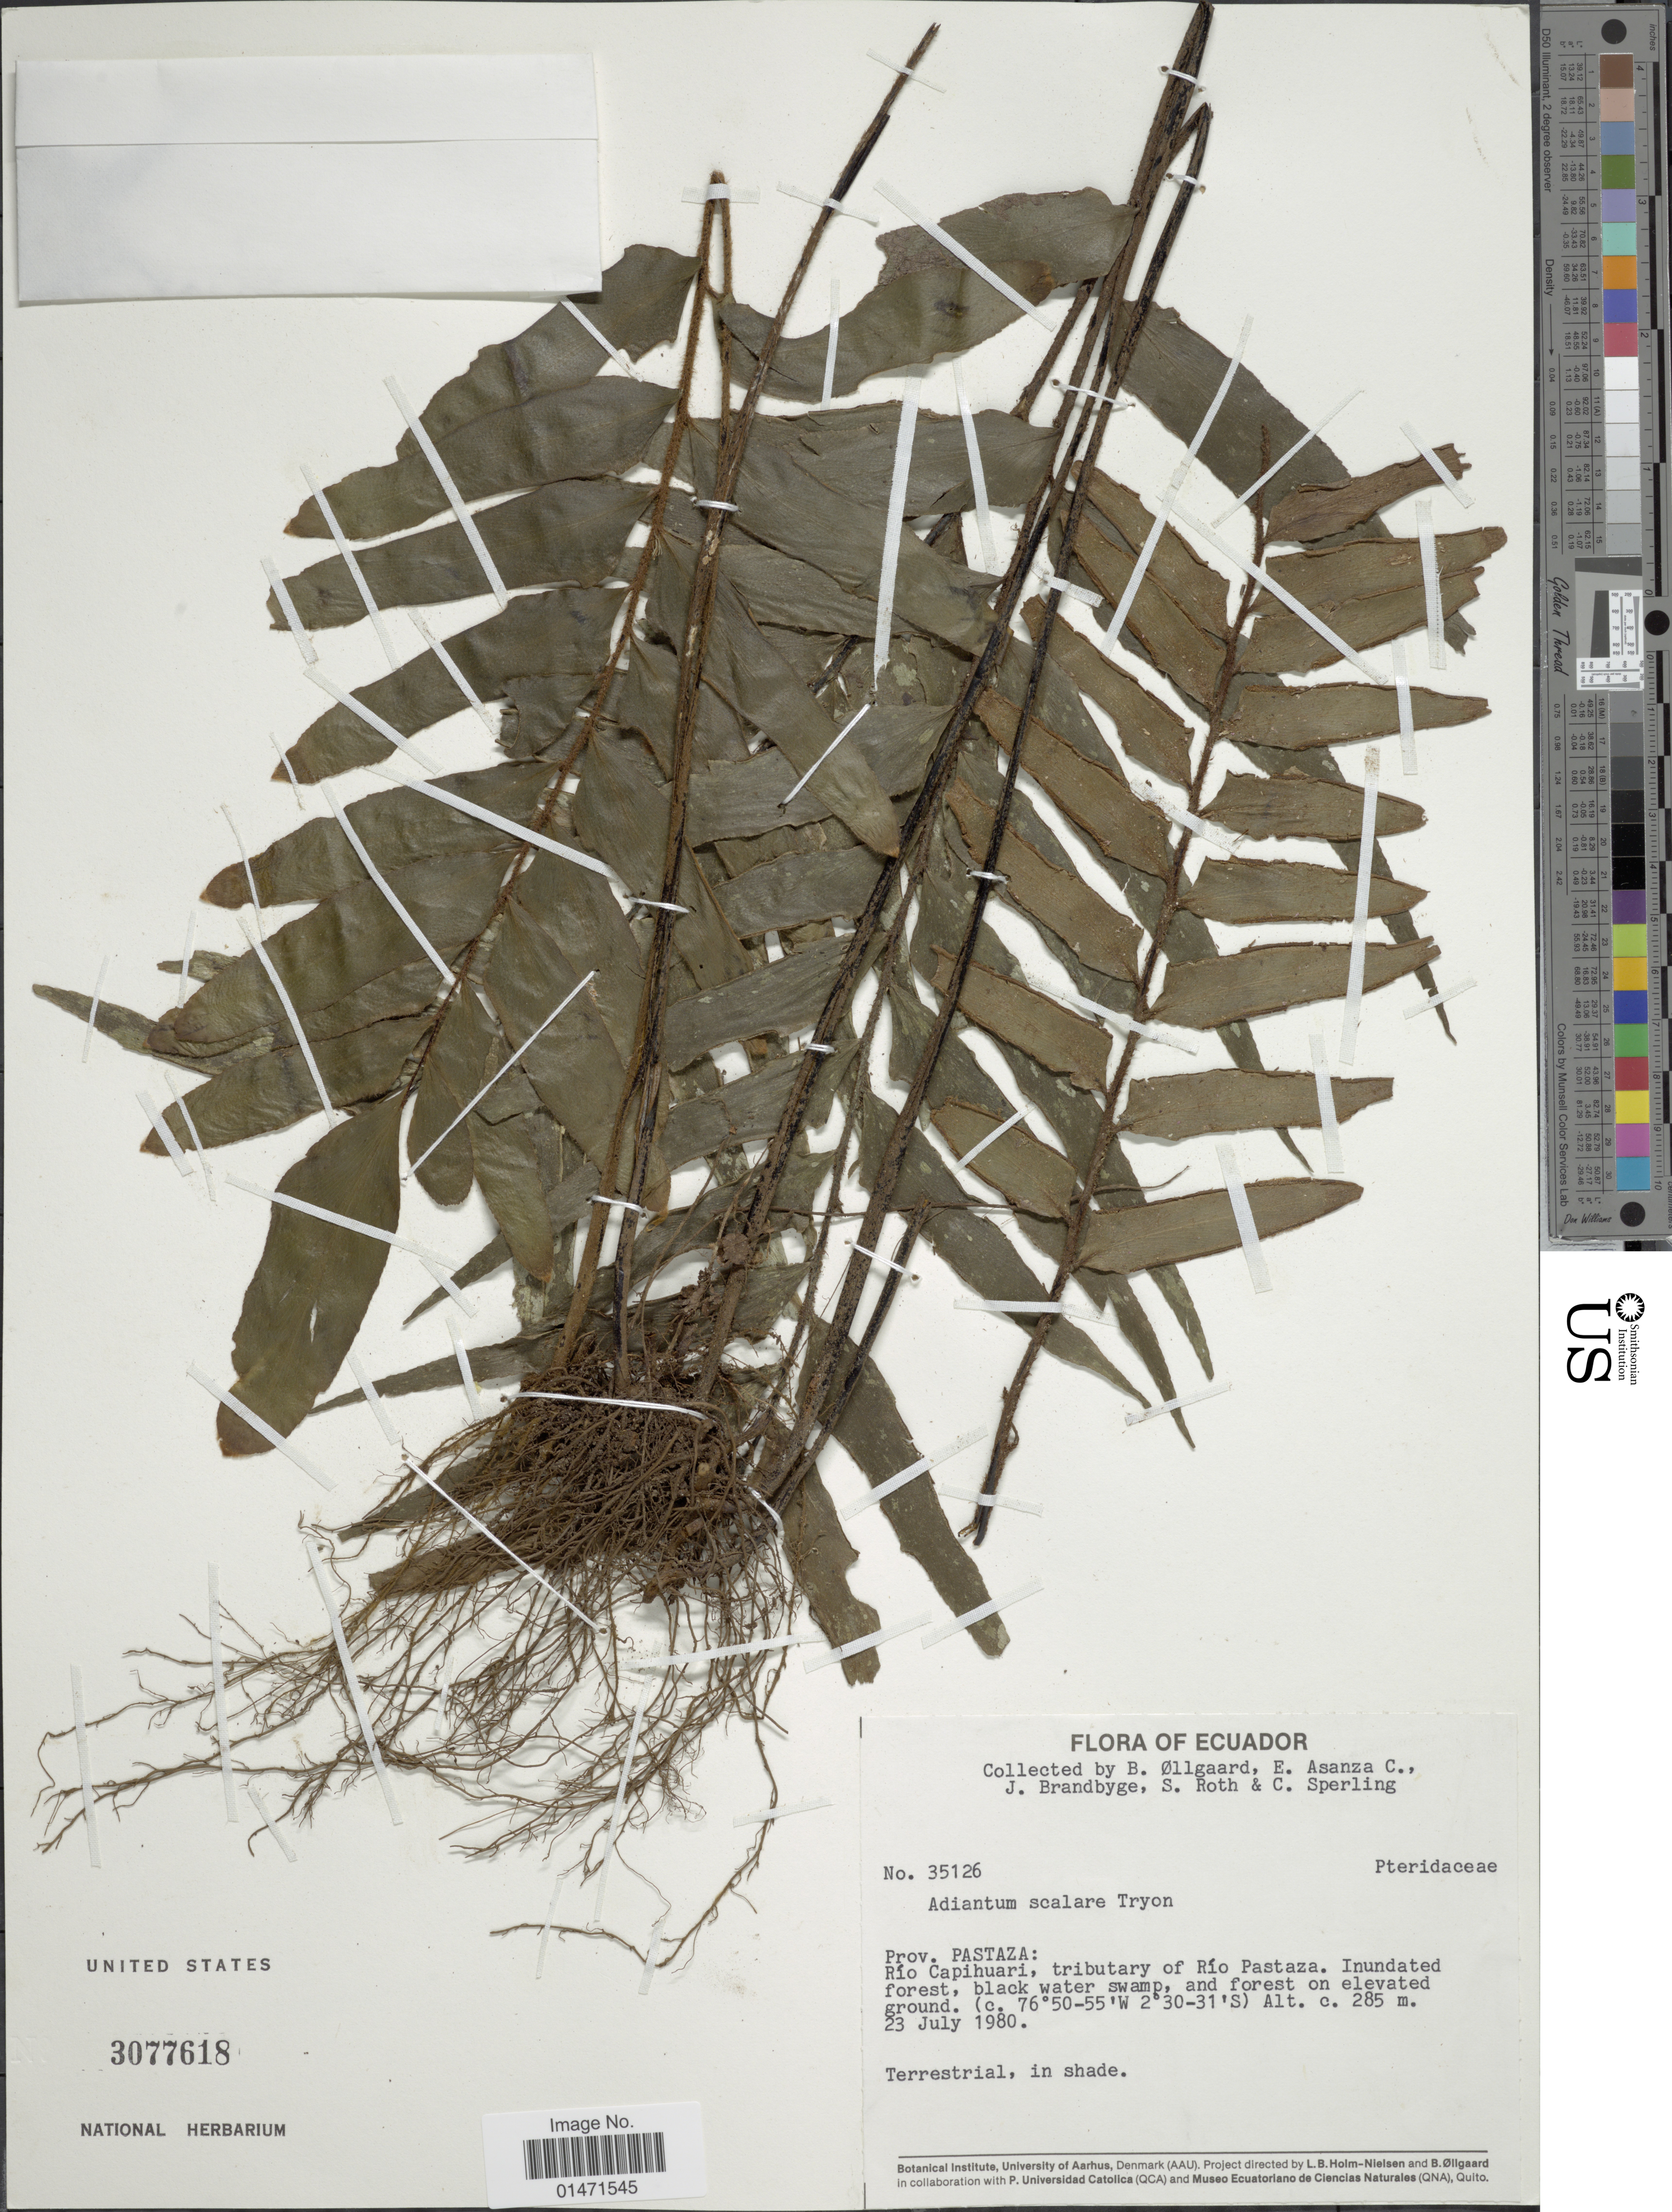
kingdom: Plantae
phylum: Tracheophyta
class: Polypodiopsida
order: Polypodiales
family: Pteridaceae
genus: Adiantum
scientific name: Adiantum scalare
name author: R.M. Tryon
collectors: B. Øllgaard, E. Asanza C., J. Brandbyge, S. Roth & C. Sperling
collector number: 35126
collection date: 1980-07-23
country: Ecuador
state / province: Pastaza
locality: Río Capihuari, tributary of Río Pastaza.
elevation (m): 285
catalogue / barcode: US 3077618